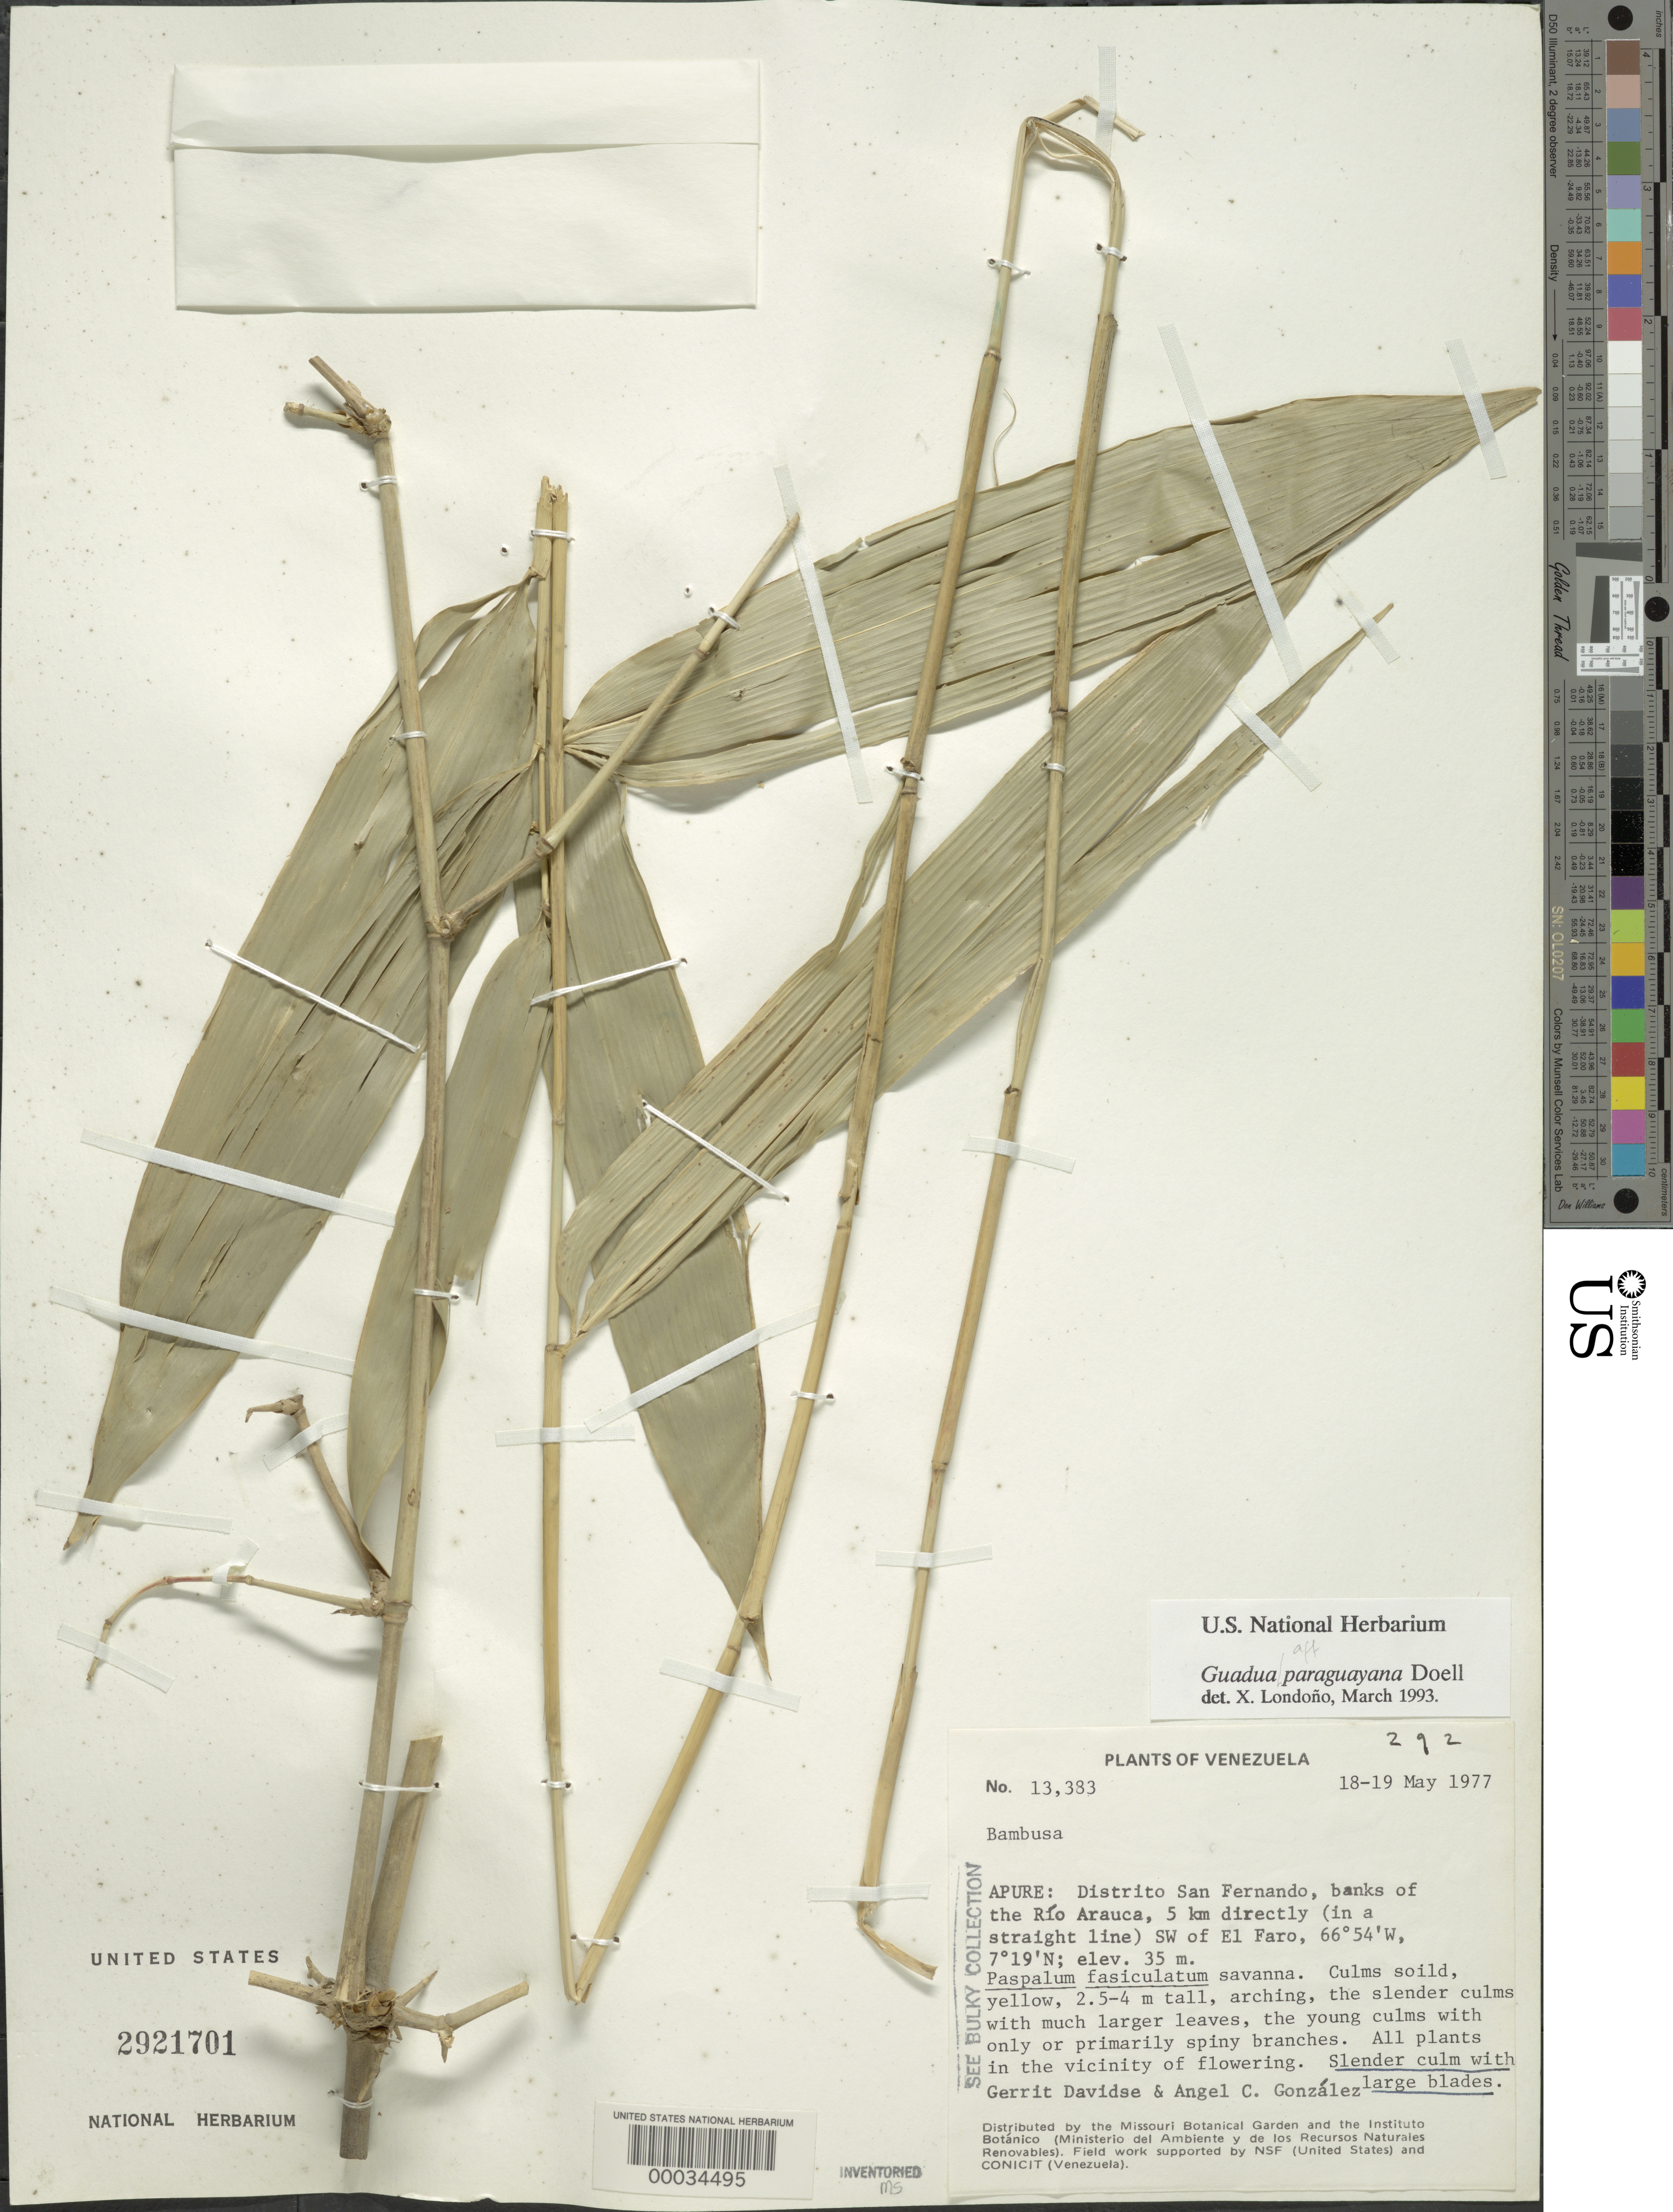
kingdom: Plantae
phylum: Tracheophyta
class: Liliopsida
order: Poales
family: Poaceae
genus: Guadua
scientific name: Guadua paraguayana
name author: Döll in Mart.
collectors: G. Davidse & A. C. González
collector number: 13383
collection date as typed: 18 May 1977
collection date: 1977-05-18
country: Venezuela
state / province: Apure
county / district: San Fernando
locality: Rio arauca, 5 km sw of el faro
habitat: River bank; savanna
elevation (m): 35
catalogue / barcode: US 2921701